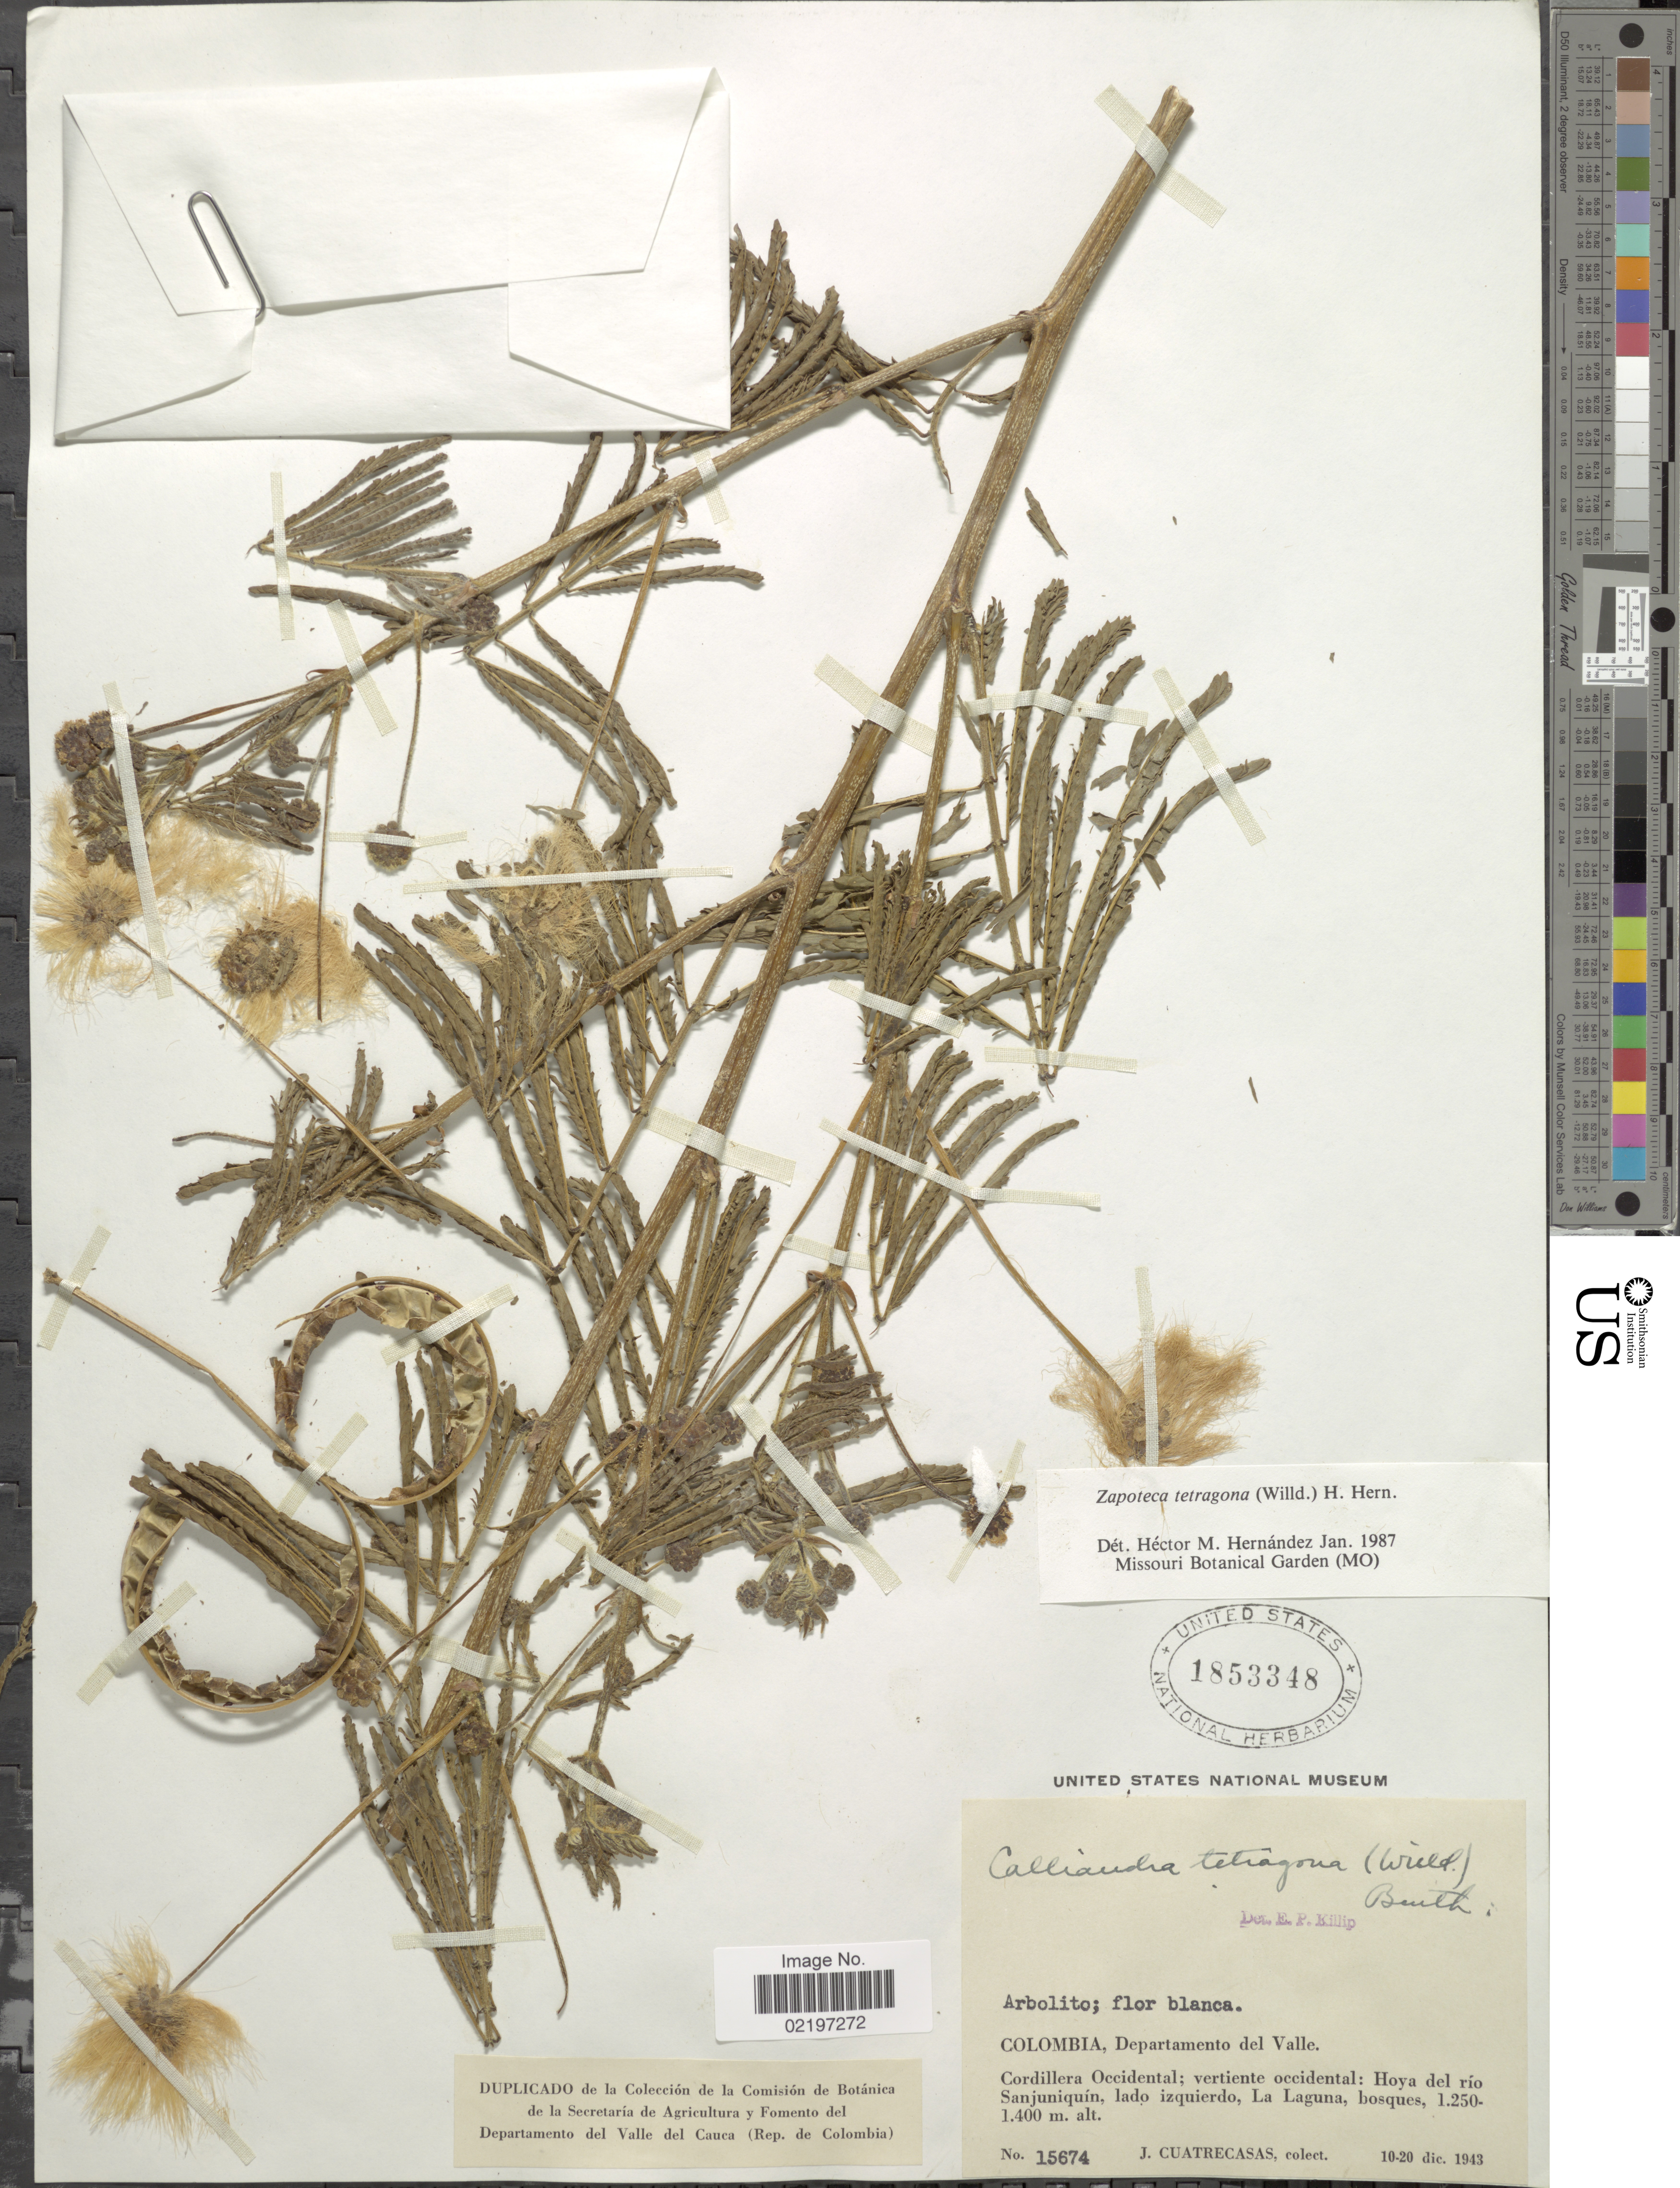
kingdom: Plantae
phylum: Tracheophyta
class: Magnoliopsida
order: Fabales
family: Fabaceae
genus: Zapoteca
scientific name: Zapoteca tetragona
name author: (Willd.) H.M. Hern.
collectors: J. Cuatrecasas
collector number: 15674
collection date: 1943-12-10/1943-12-20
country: Colombia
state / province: Valle del Cauca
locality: Departamento del Valle, Cordillera Occidental, vertiente occidental: Hoya del rio Sanjuniquin, lado izquierdo, La Laguna, bosques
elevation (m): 1250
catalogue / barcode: US 1853348